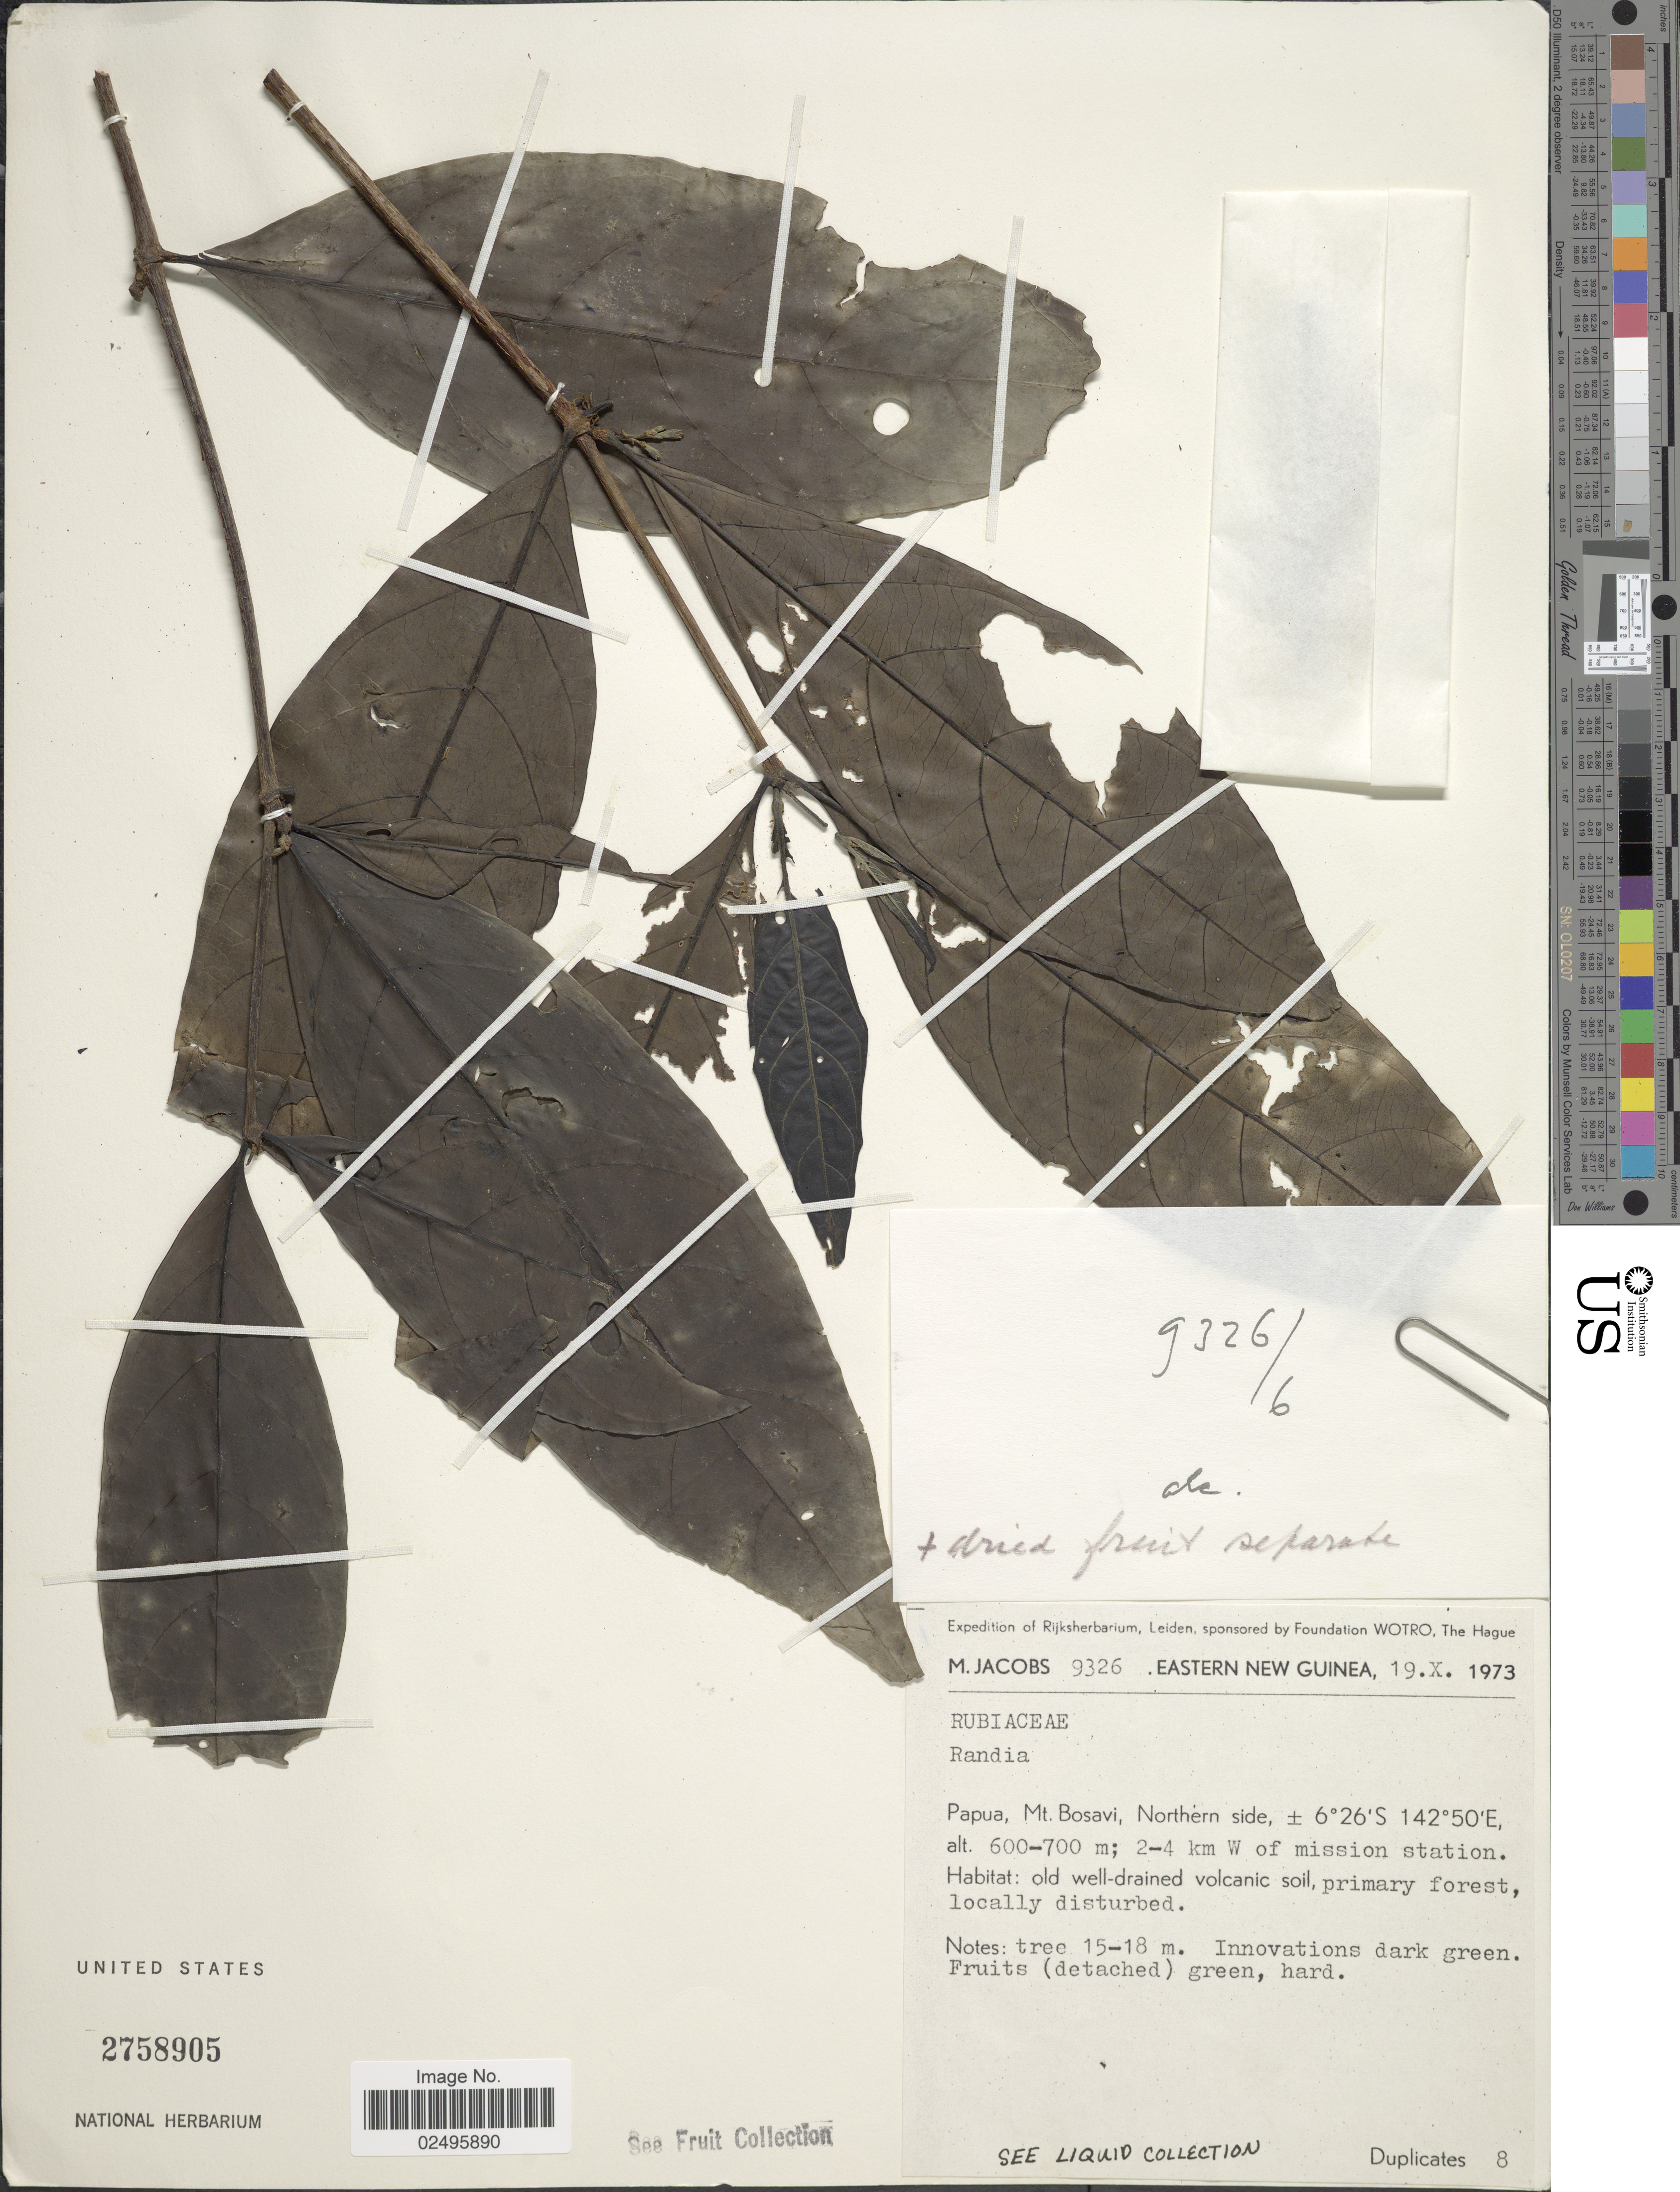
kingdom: Plantae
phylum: Tracheophyta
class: Magnoliopsida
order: Gentianales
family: Rubiaceae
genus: Randia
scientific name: Randia sp.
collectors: M. Jacobs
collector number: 9326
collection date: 1973-10-19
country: Papua New Guinea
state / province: Southern Highlands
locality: Eastern New Guinea. Papua, Mt. Bosavi, Northern side. 2-4 km W of mission station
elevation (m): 600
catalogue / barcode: US 2758905